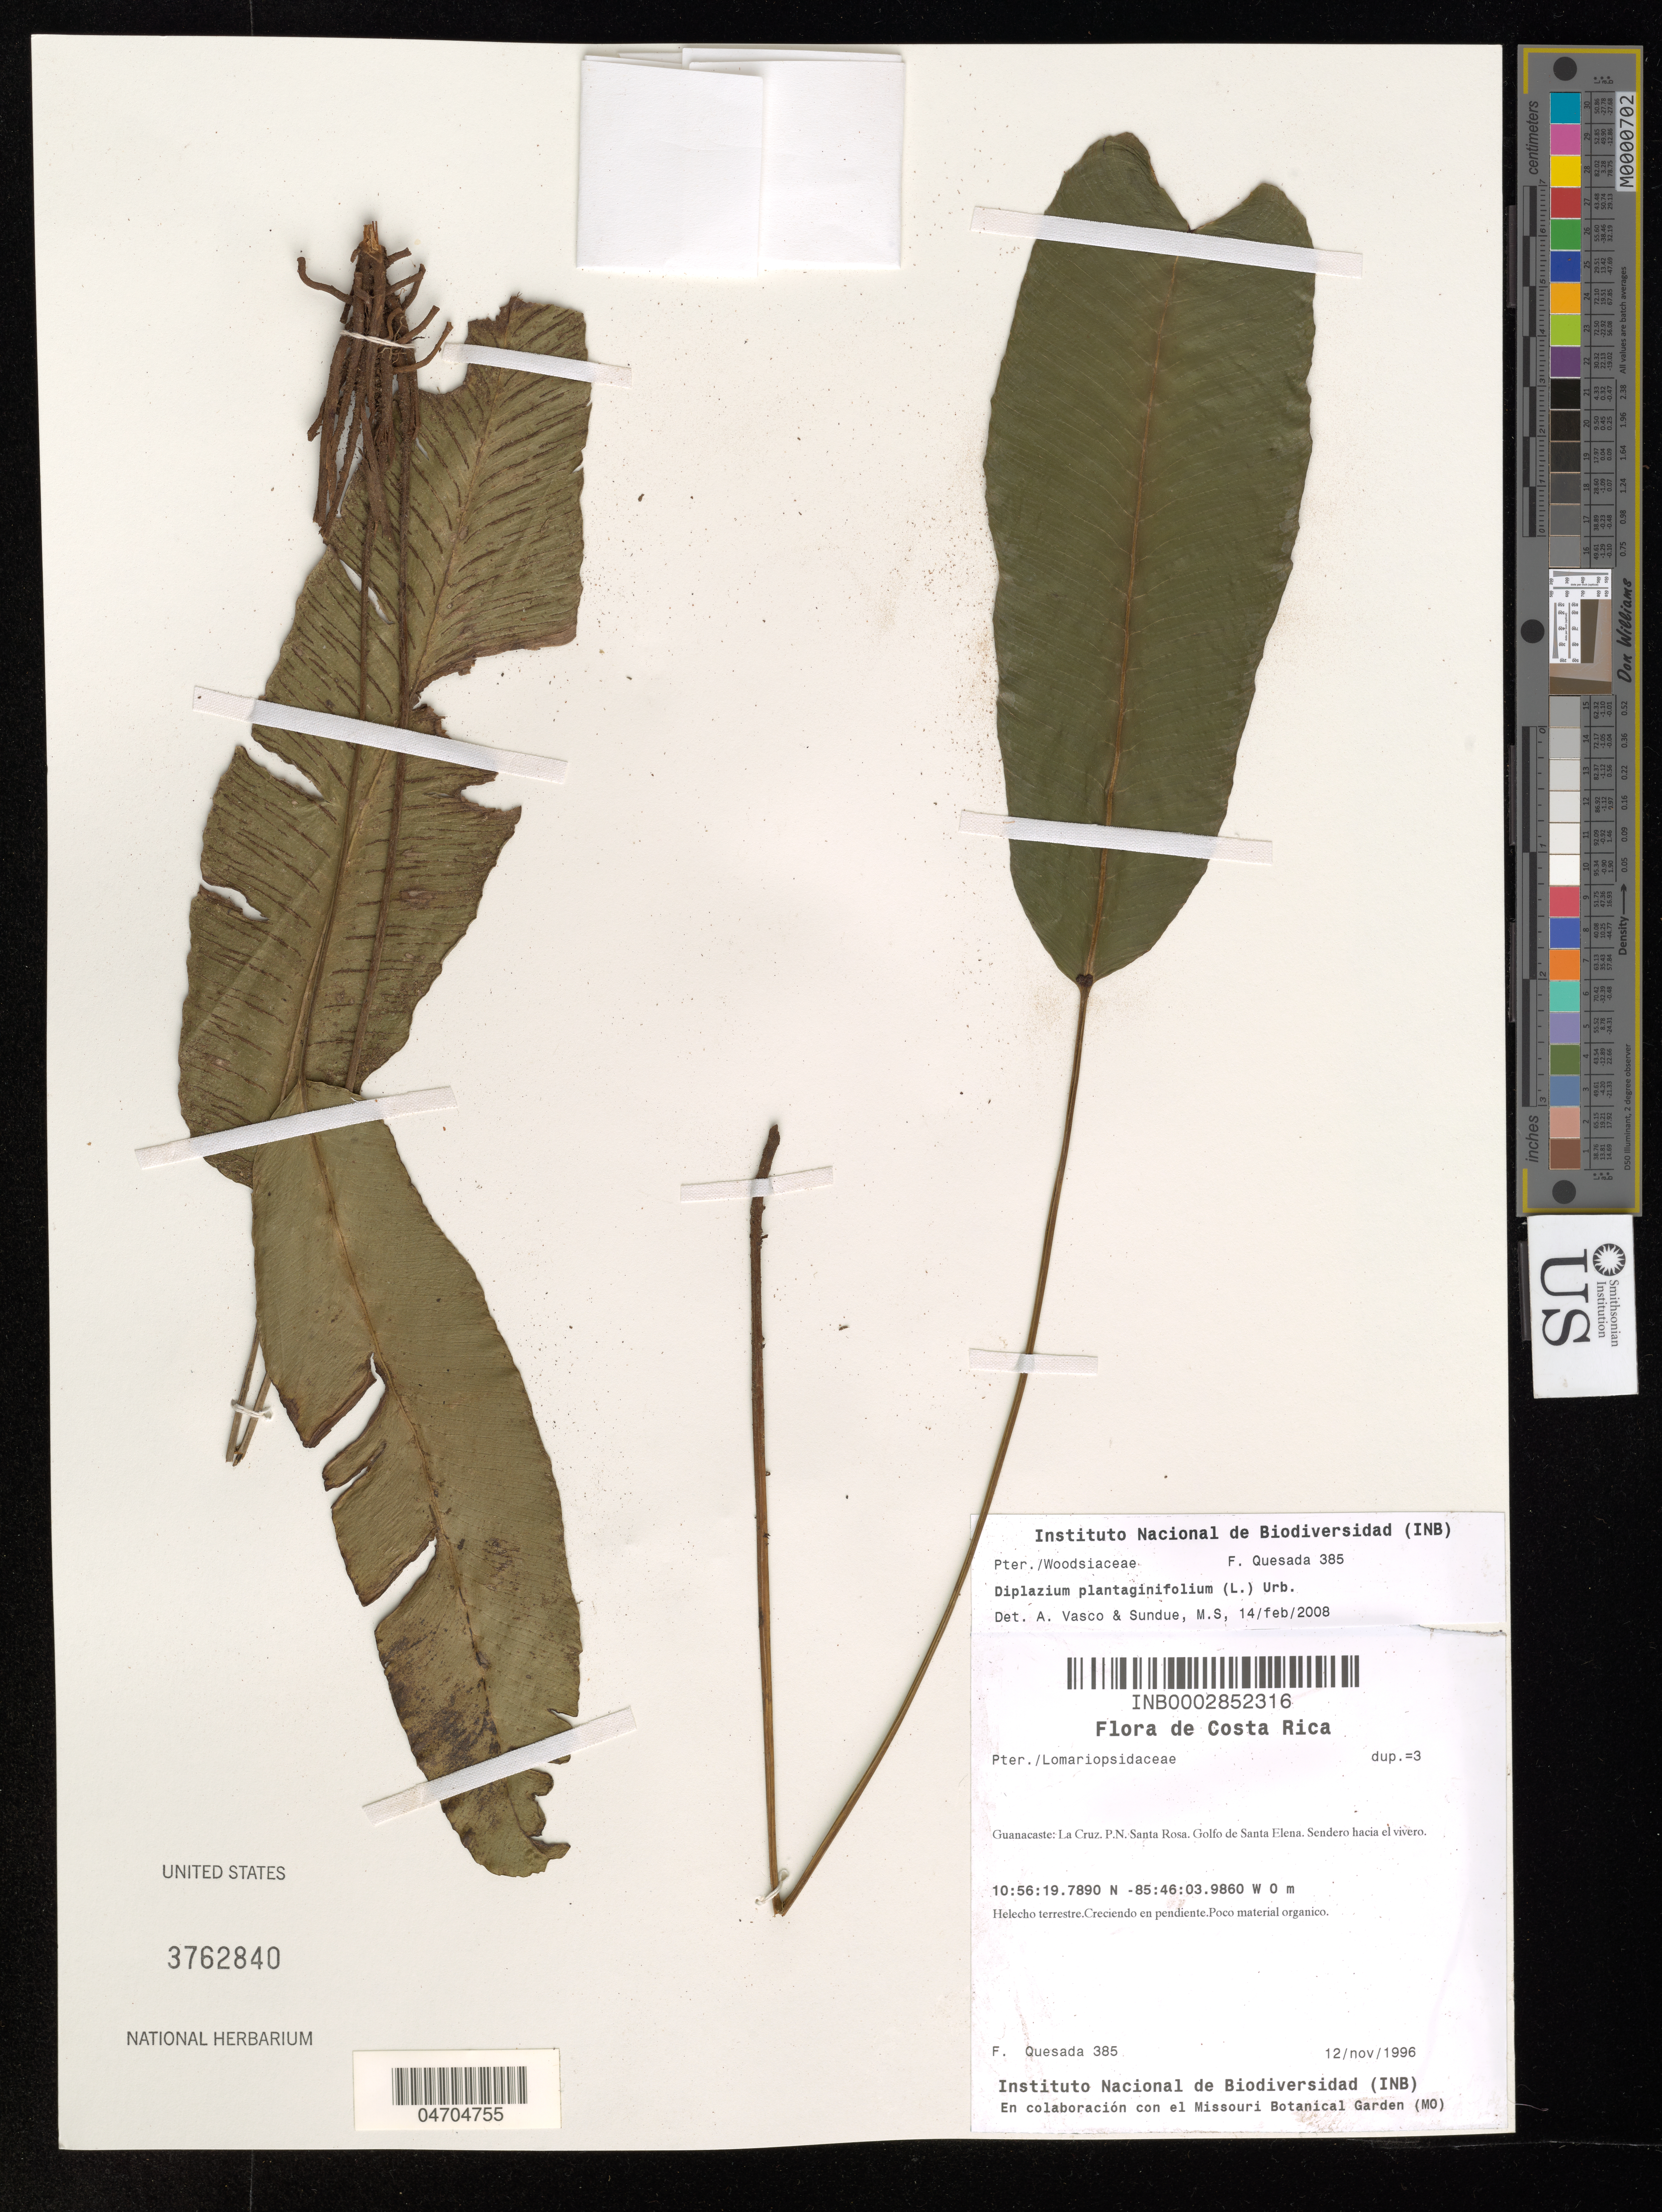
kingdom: Plantae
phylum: Tracheophyta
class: Polypodiopsida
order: Polypodiales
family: Athyriaceae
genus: Diplazium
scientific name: Diplazium plantaginifolium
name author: (L.) Urb.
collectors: F. Quesada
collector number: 385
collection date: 1996-11-12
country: Costa Rica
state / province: Guanacaste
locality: La Cruz. P. N. Santa Rosa. Golfo de Santa Elena. Sendero hacia el vivero.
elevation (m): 0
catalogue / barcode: US 3762840